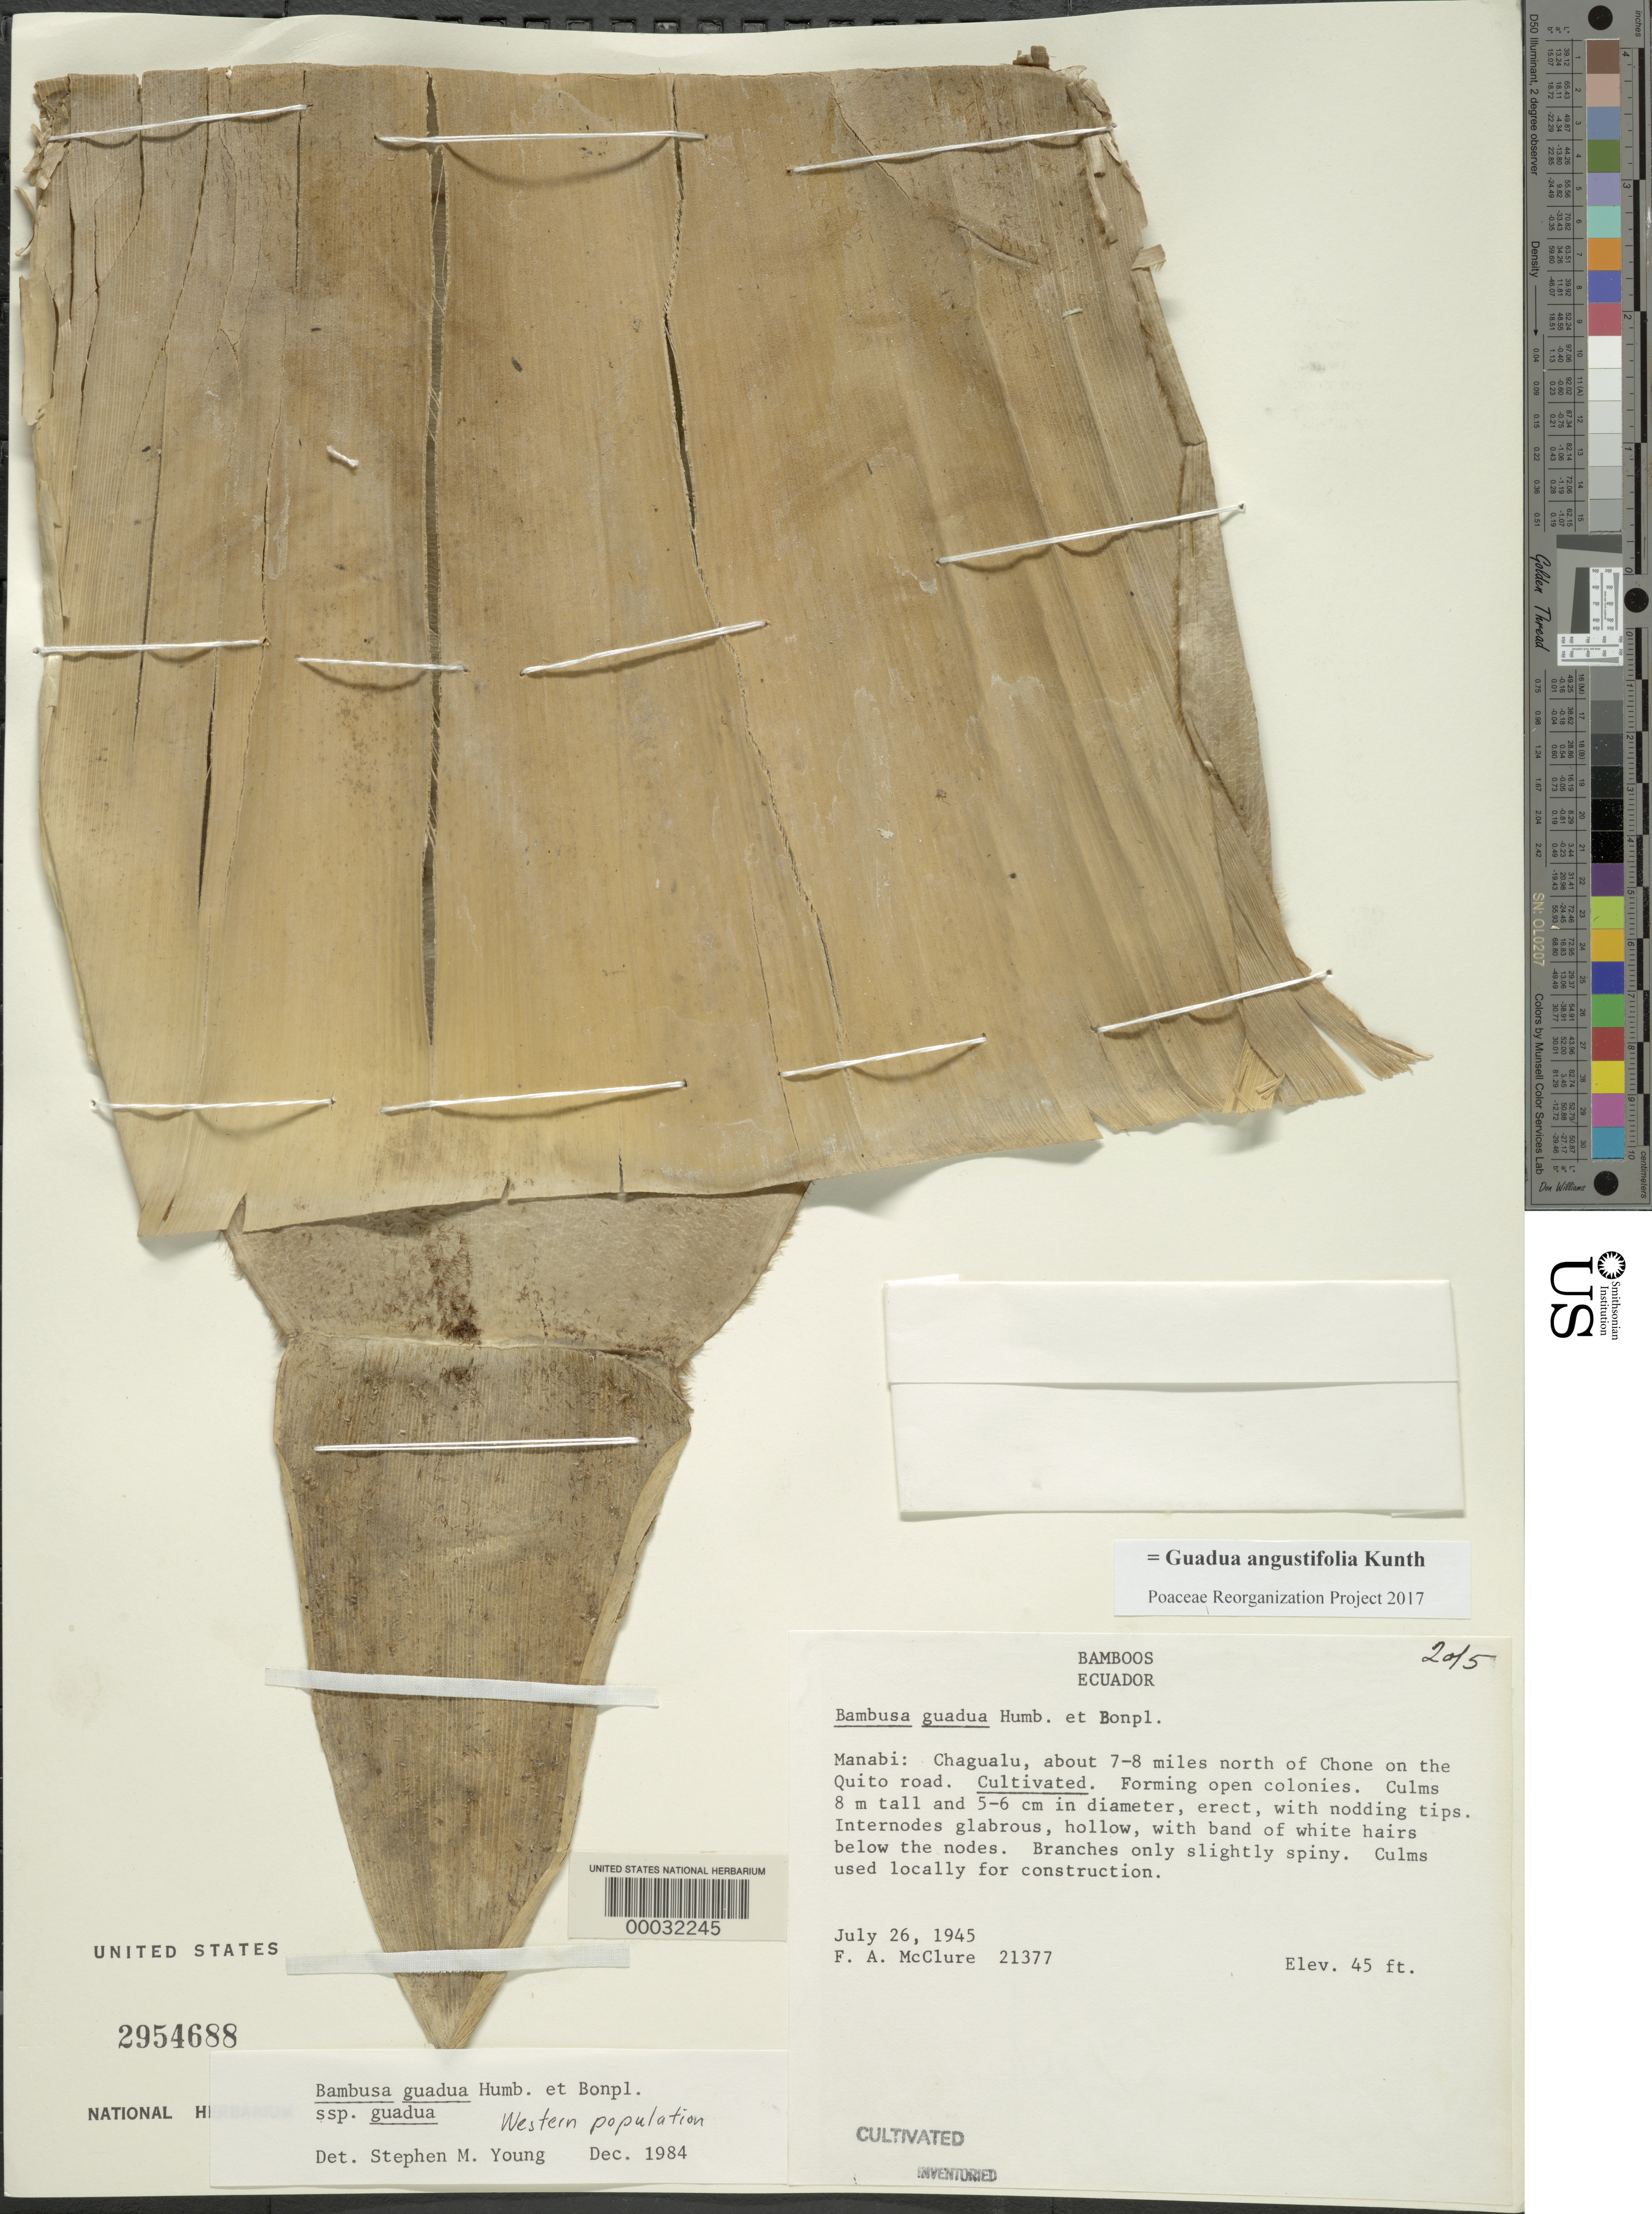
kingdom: Plantae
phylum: Tracheophyta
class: Liliopsida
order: Poales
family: Poaceae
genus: Guadua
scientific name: Guadua angustifolia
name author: Kunth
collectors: F. A. McClure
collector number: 21377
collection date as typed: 26 Jul 1945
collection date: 1945-07-26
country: Ecuador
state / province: Manabí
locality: Chagualu, N of Chone on Quito Road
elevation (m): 14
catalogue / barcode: US 2954688